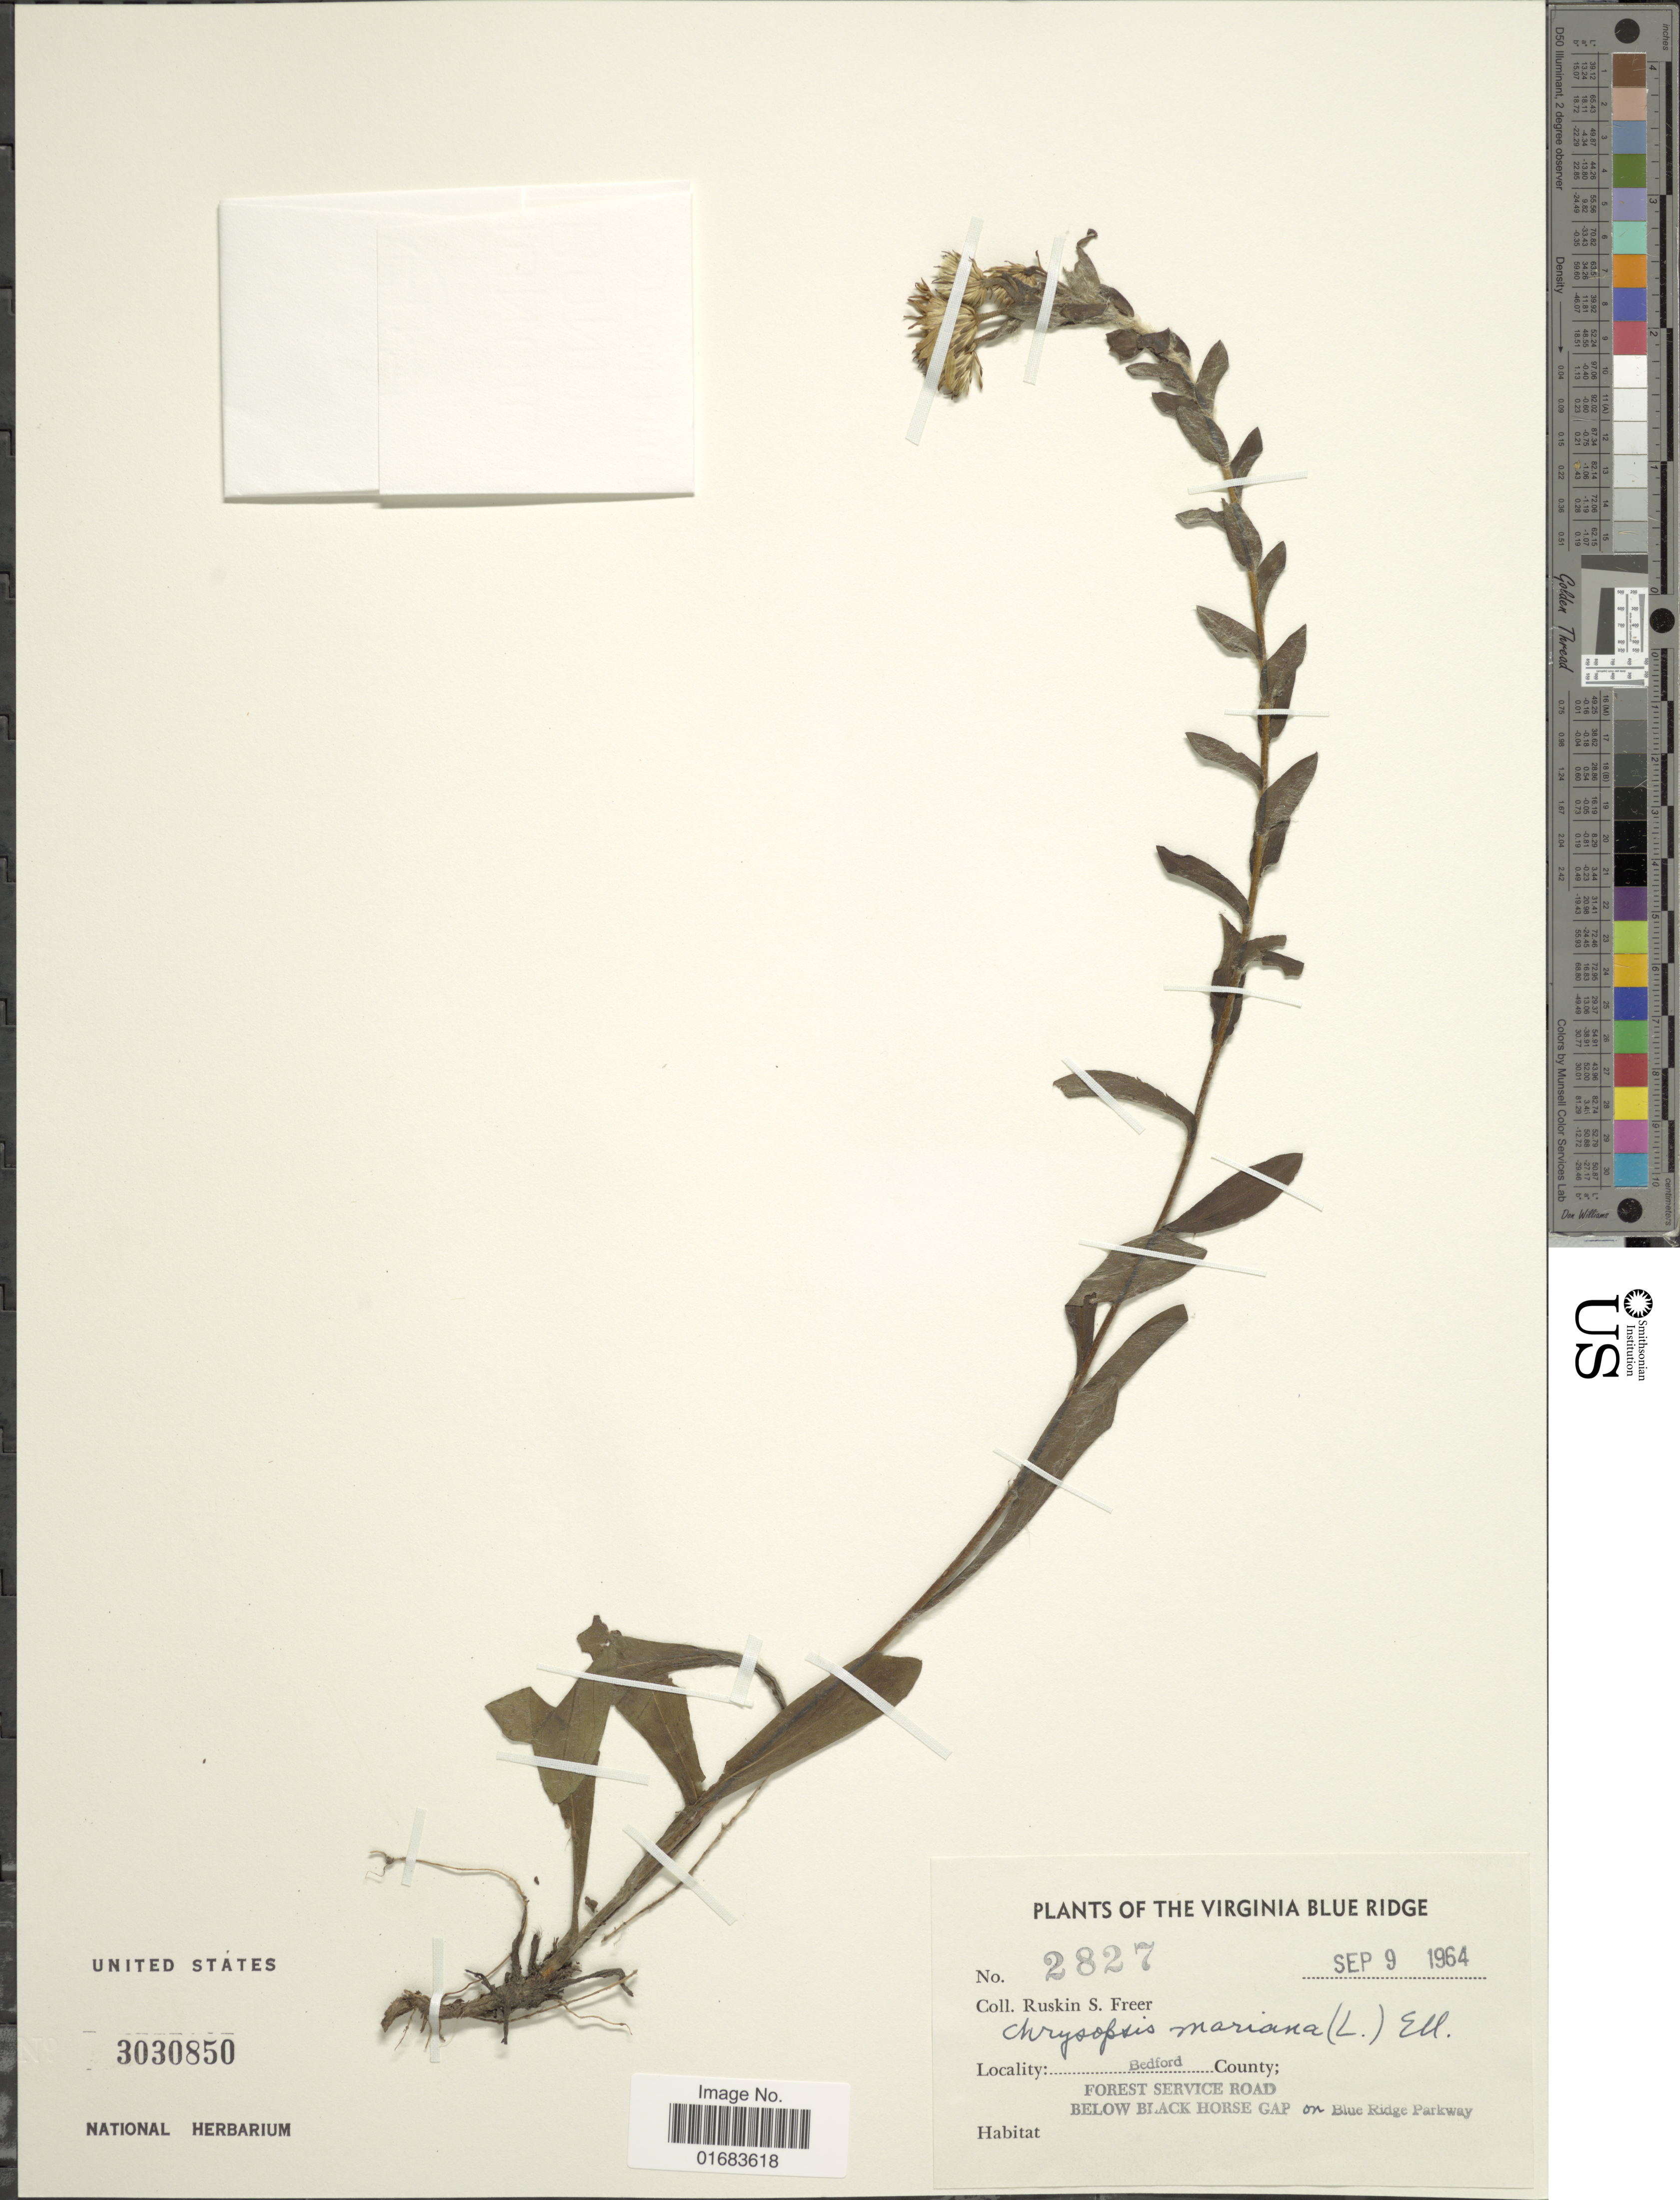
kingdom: Plantae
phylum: Tracheophyta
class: Magnoliopsida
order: Asterales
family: Asteraceae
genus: Chrysopsis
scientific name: Chrysopsis mariana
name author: (L.) Elliott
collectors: R. Freer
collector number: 2827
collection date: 1964-09-09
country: United States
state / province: Virginia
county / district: Bedford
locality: The Virginia Blue Ridge, Bedford County, Forest Service Road, below black horse gap on Blue Ridge Parkway.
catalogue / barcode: US 3030850